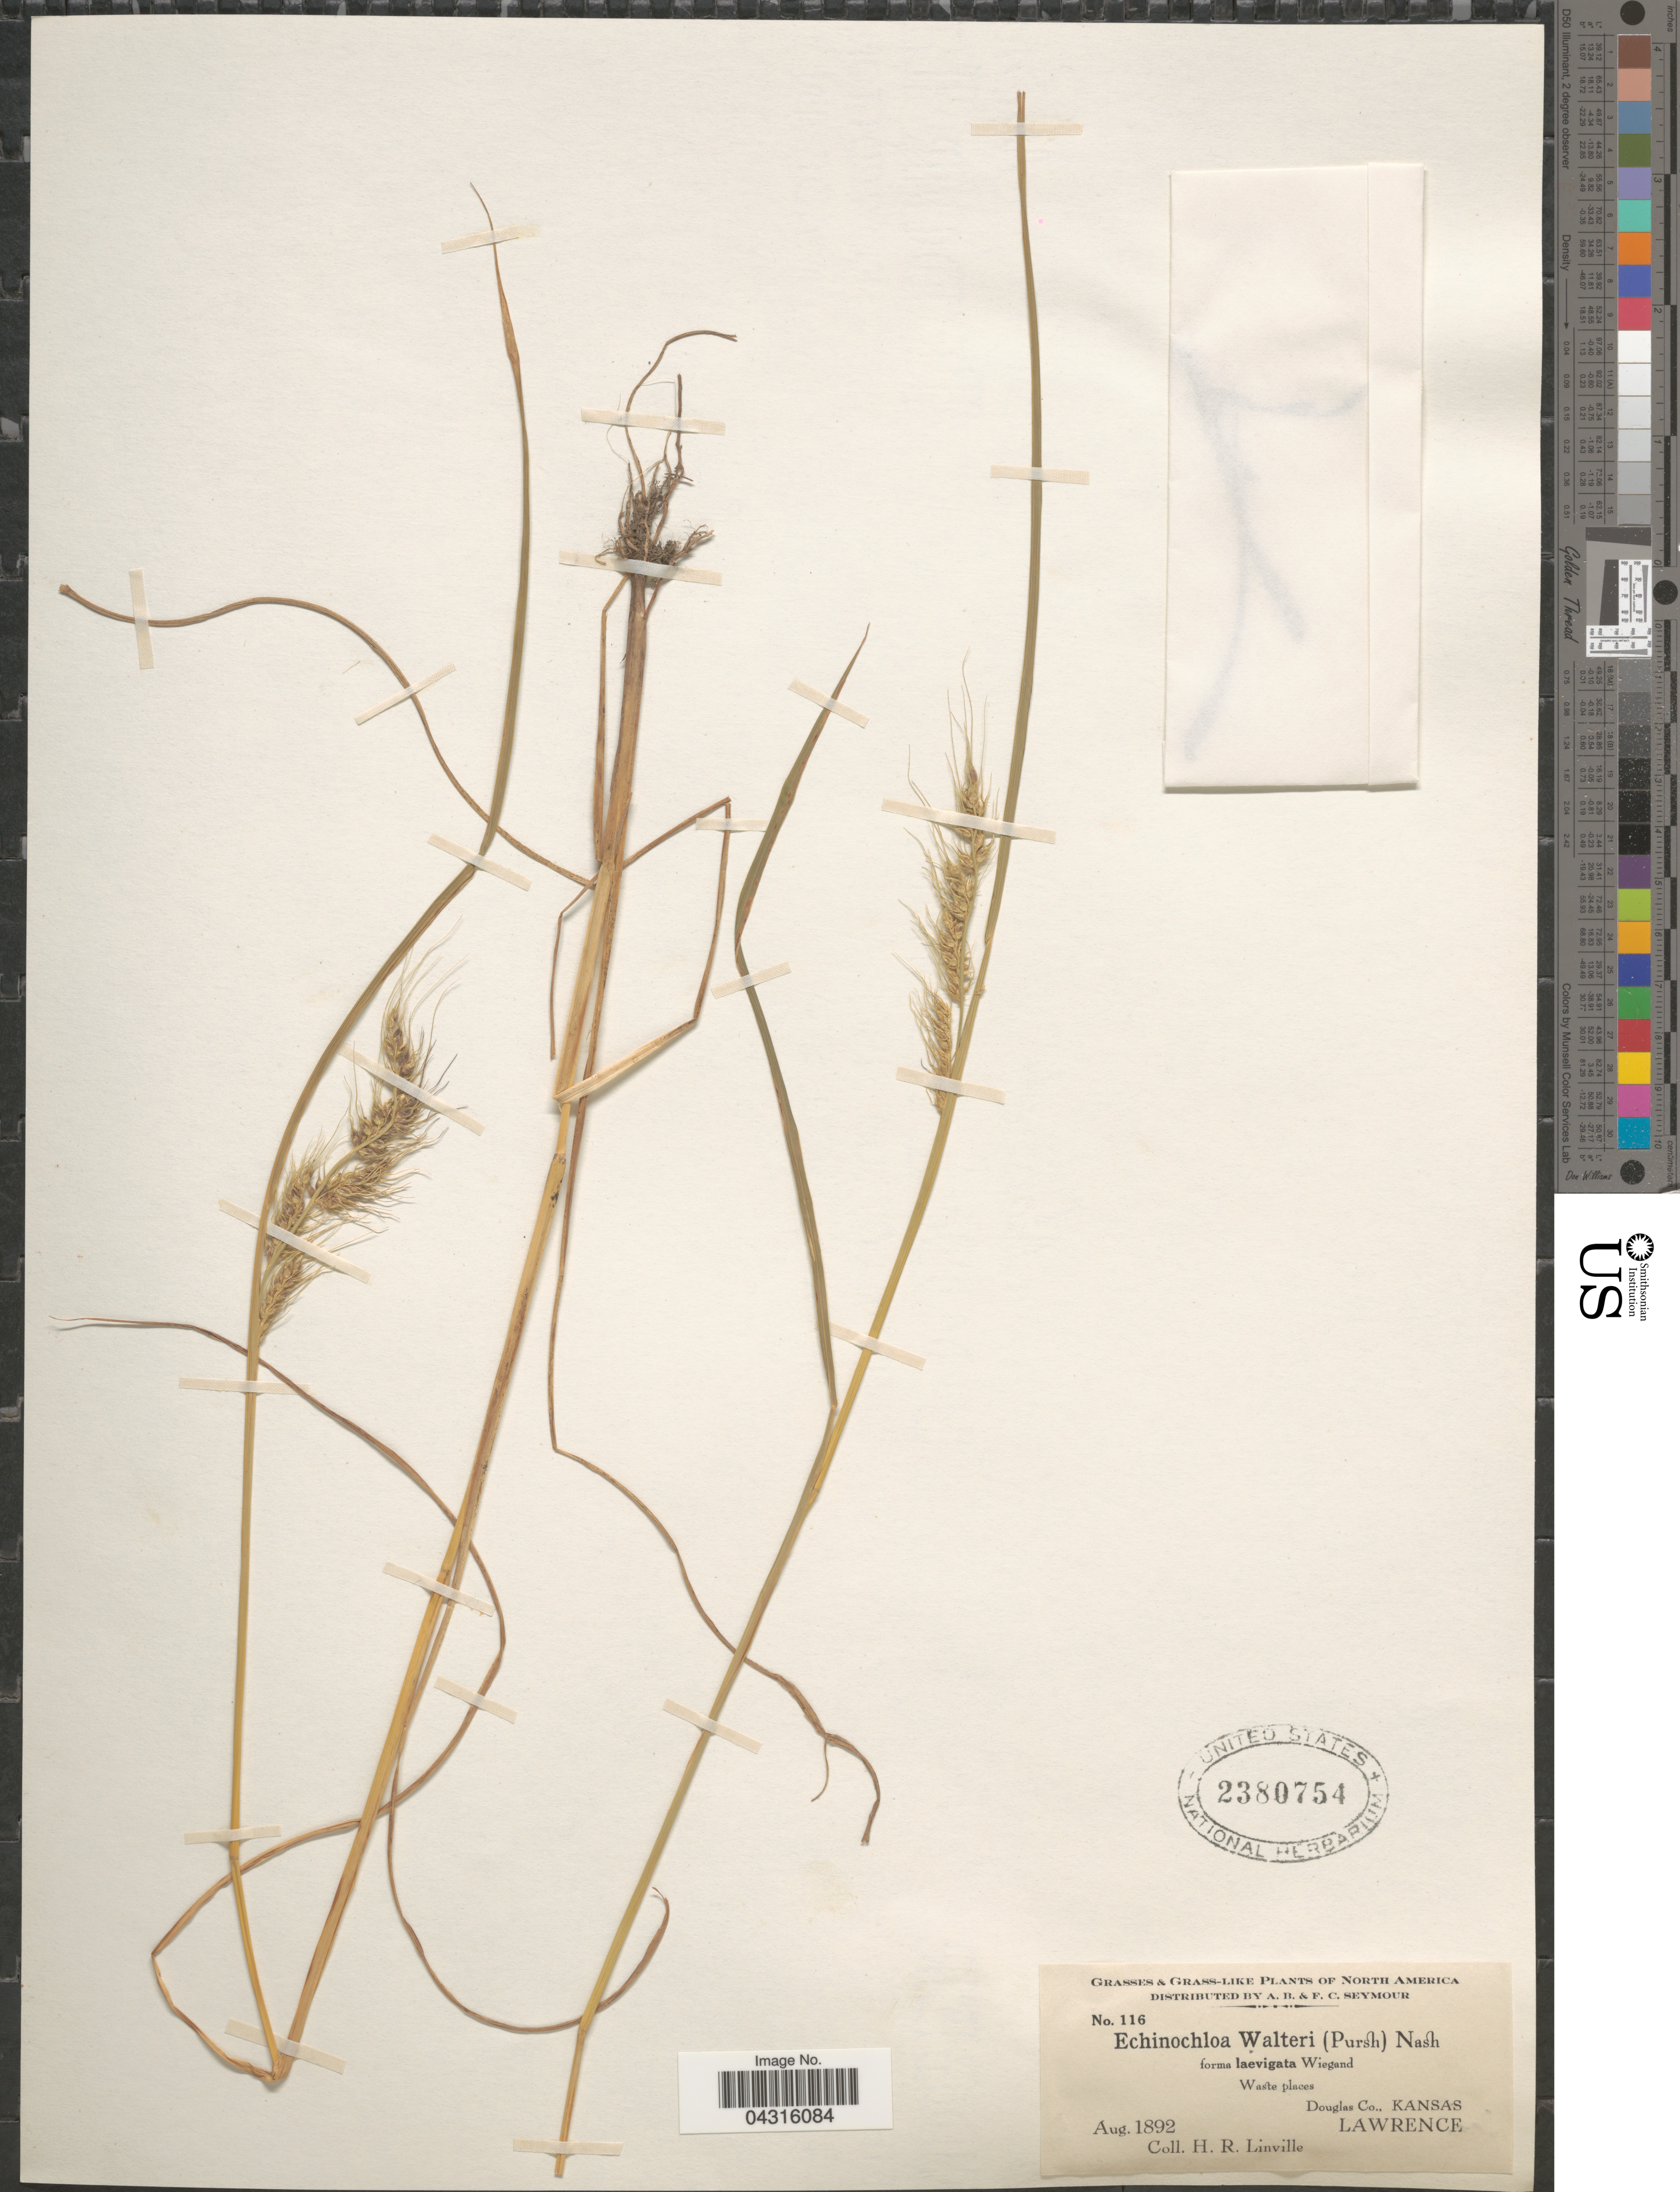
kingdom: Plantae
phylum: Tracheophyta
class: Liliopsida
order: Poales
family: Poaceae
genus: Echinochloa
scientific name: Echinochloa walteri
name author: (Pursh) A. Heller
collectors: H. Linville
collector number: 116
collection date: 1892-08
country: United States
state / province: Kansas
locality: Douglas Co. Lawrence.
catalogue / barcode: US 2380754